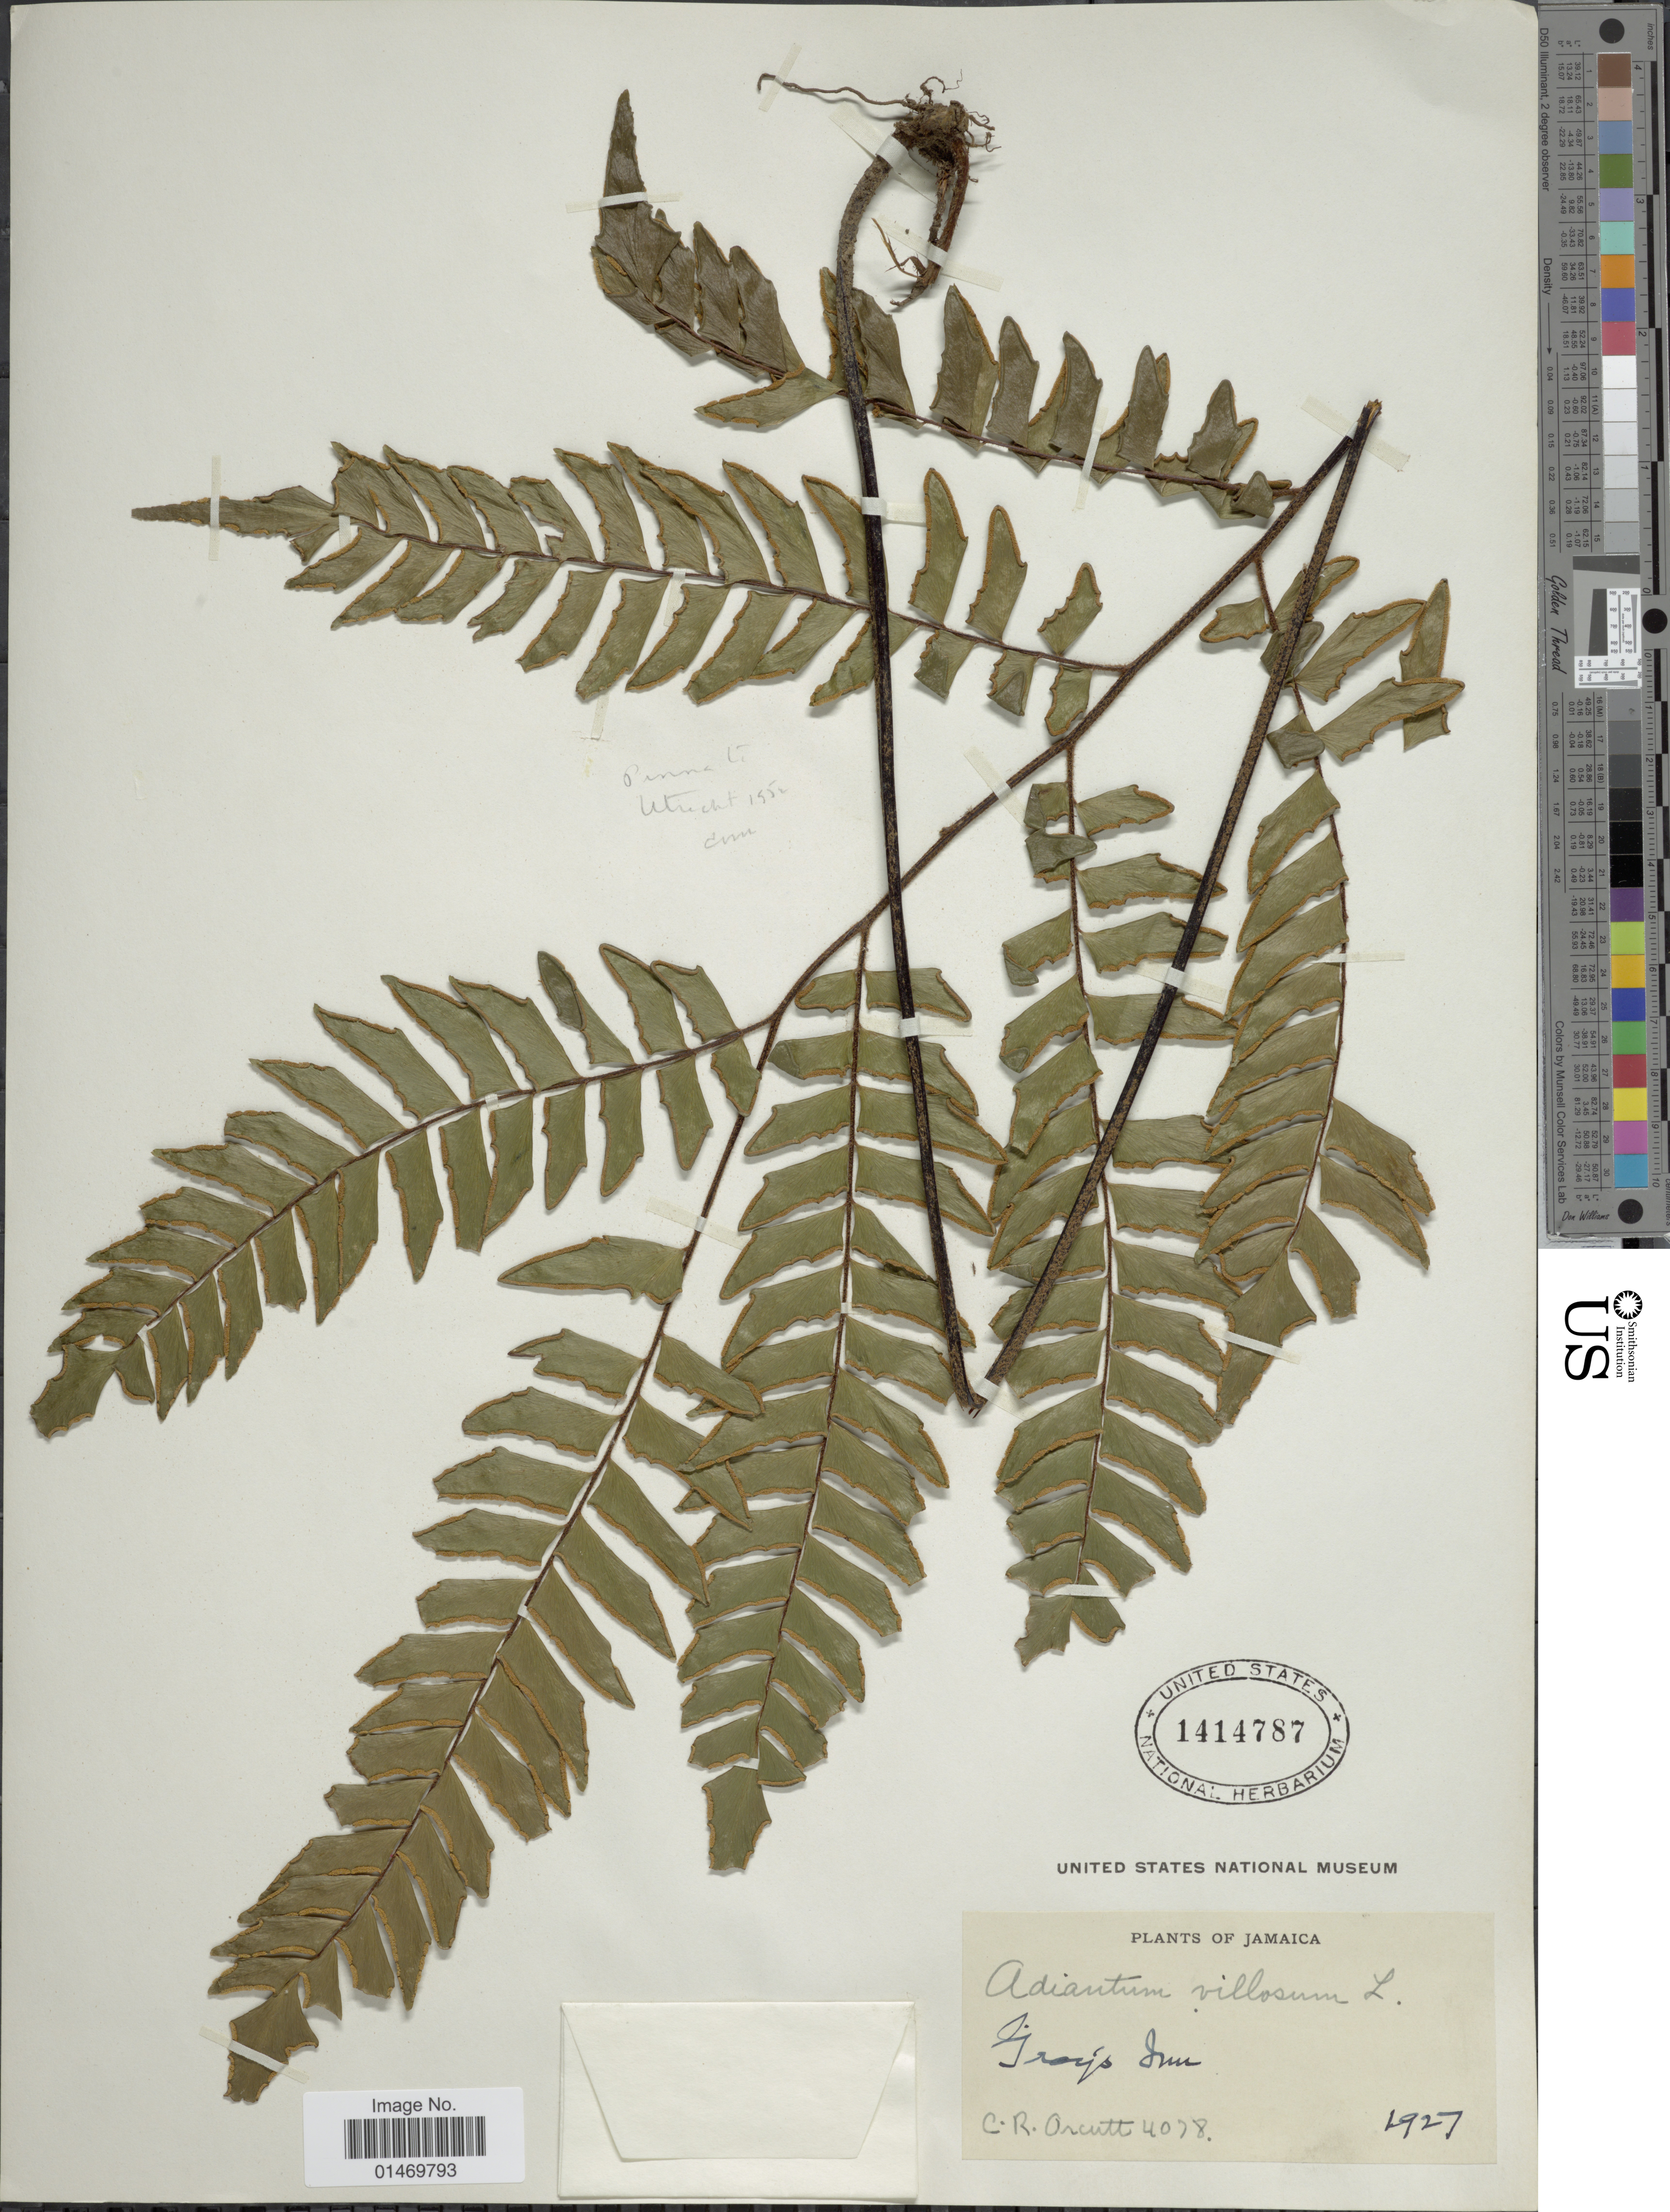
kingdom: Plantae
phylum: Tracheophyta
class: Polypodiopsida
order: Polypodiales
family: Pteridaceae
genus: Adiantum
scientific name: Adiantum villosum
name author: L.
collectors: C. R. Orcutt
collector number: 4078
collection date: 1927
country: Jamaica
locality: Jamaica, Gray's Inn.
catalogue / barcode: US 1414787